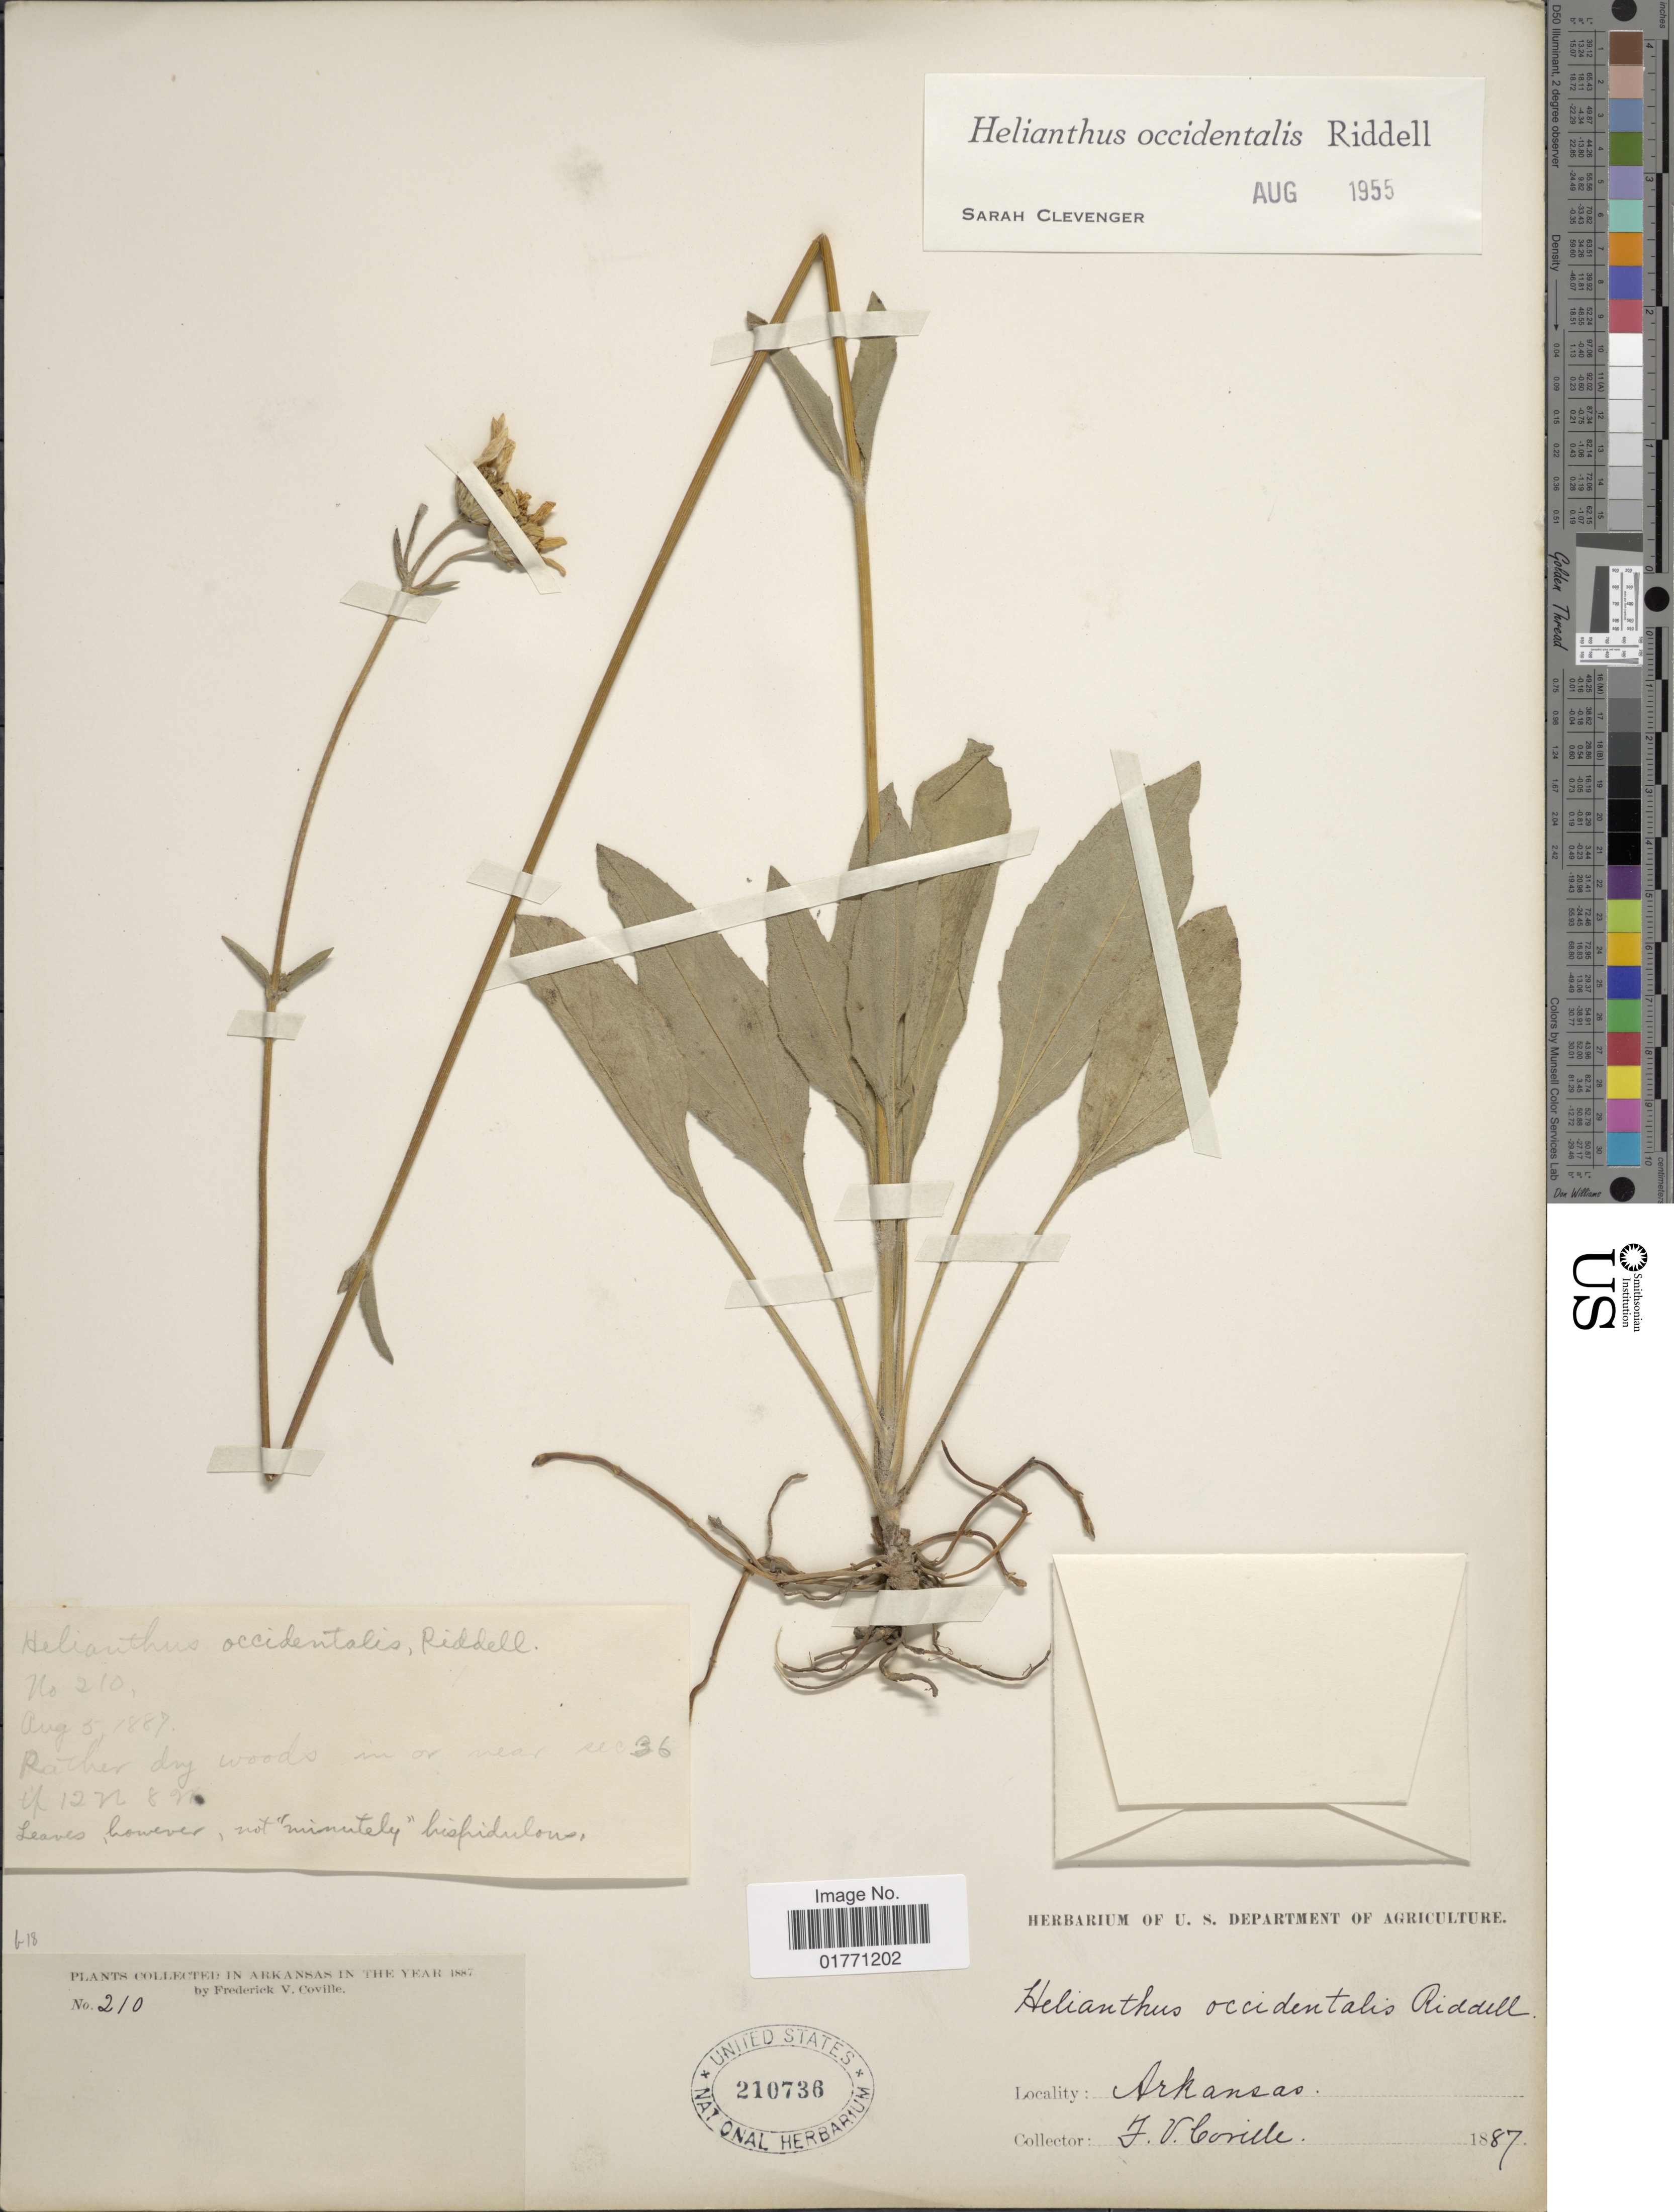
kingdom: Plantae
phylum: Tracheophyta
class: Magnoliopsida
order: Asterales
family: Asteraceae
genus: Helianthus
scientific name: Helianthus occidentalis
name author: Riddell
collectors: F. V. Coville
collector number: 210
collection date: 1887-08-05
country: United States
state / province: Arkansas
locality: Rather dry woods in or near sec 36 of 12N 8 W.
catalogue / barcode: US 210736